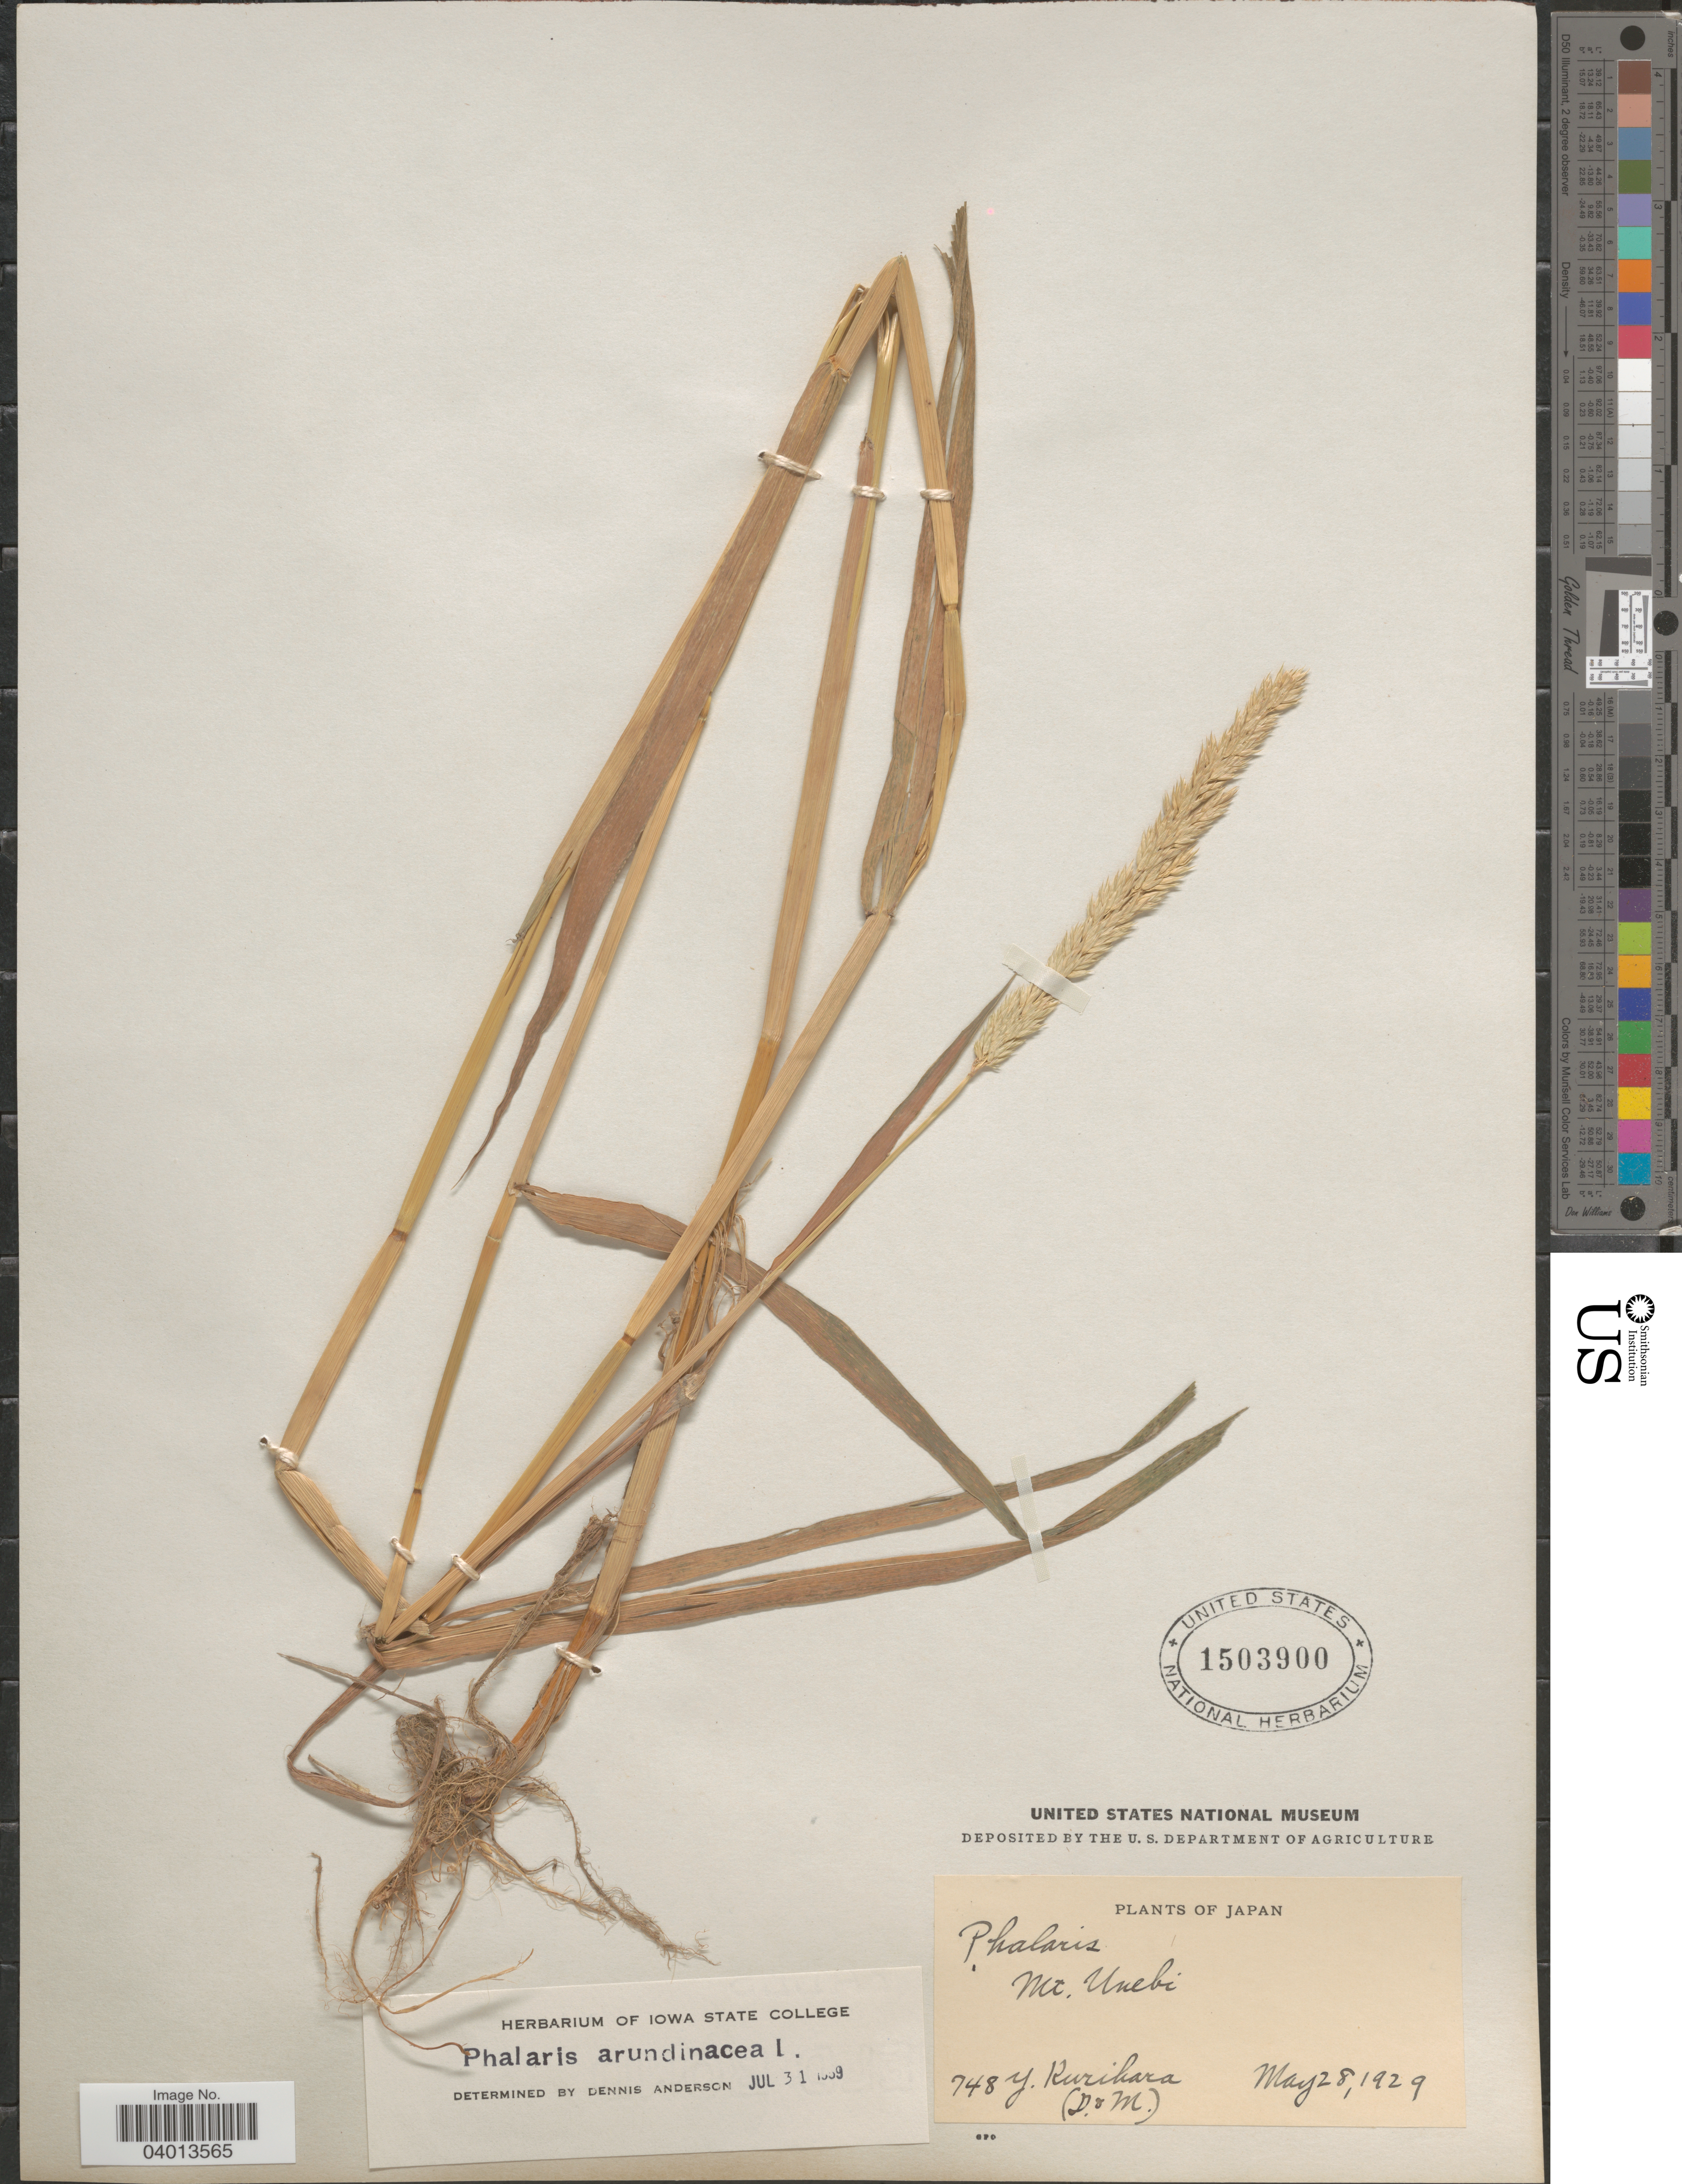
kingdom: Plantae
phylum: Tracheophyta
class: Liliopsida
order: Poales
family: Poaceae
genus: Phalaris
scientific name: Phalaris arundinacea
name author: L.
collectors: Y. Kurihara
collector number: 748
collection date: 1929-05-28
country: Japan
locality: Mt. Unebi.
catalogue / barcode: US 1503900